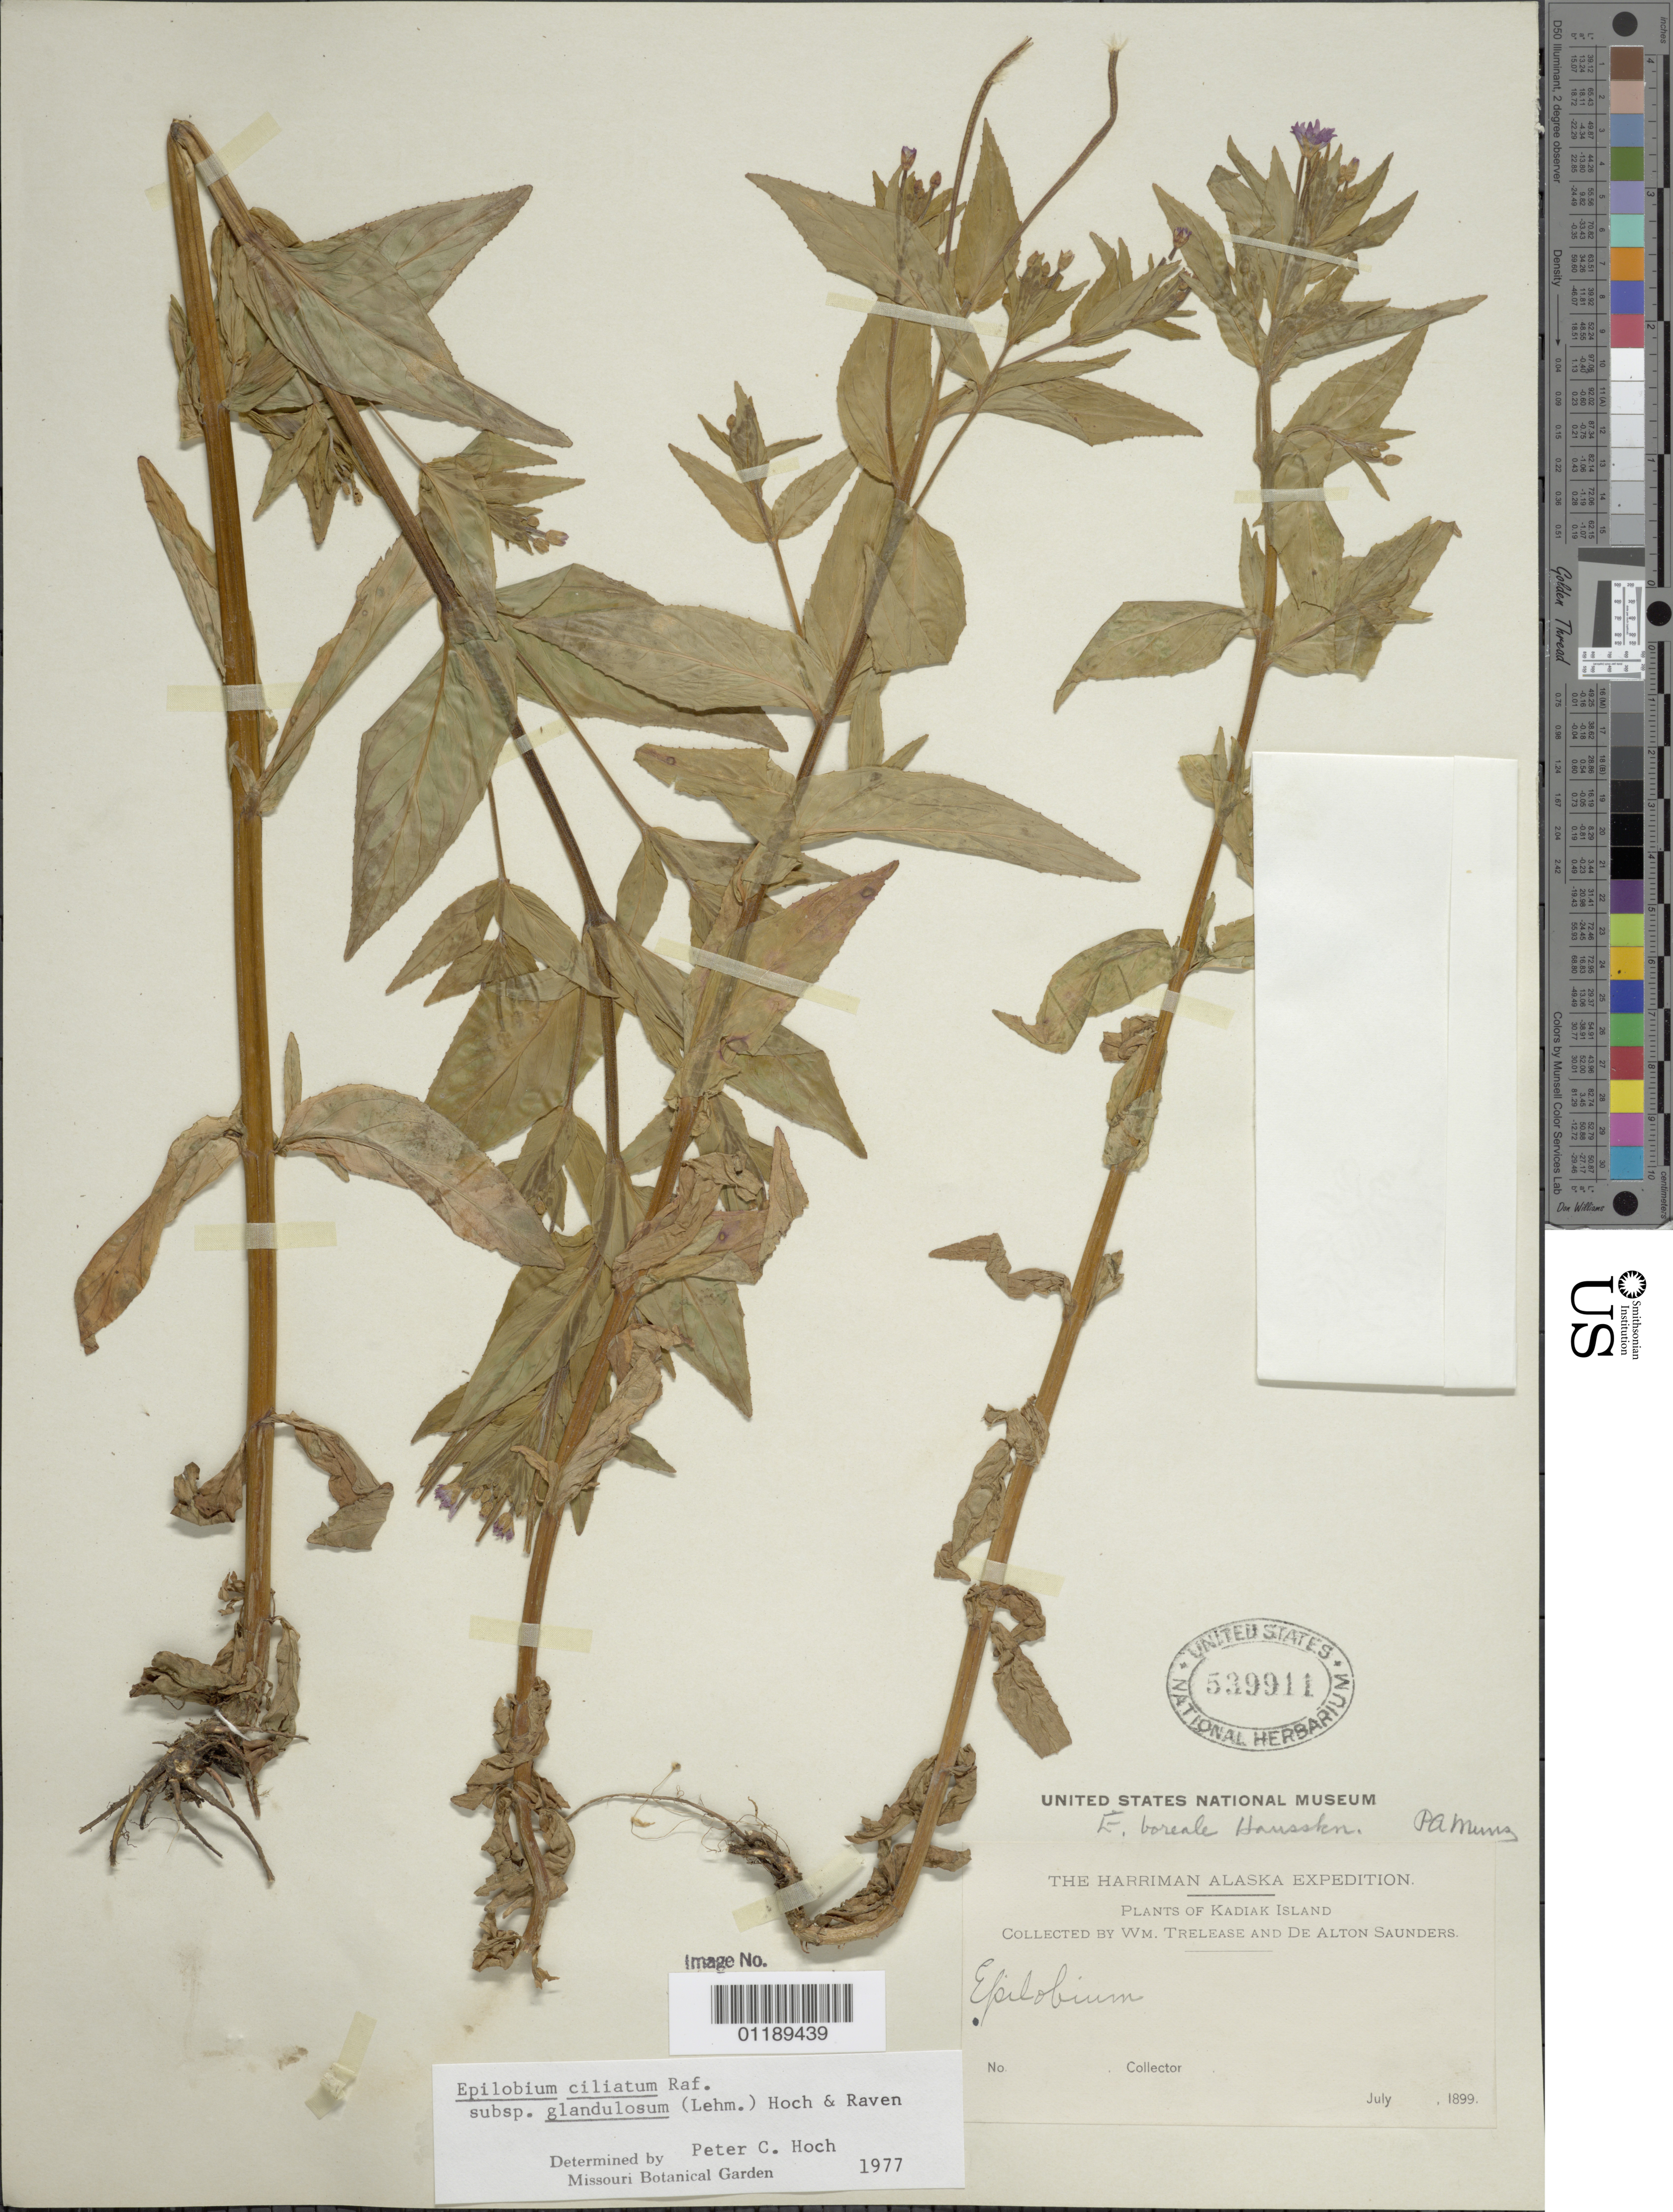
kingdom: Plantae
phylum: Tracheophyta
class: Magnoliopsida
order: Myrtales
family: Onagraceae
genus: Epilobium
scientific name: Epilobium ciliatum subsp. glandulosum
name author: (Lehm.) Hoch & P.H. Raven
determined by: Hoch, P. C.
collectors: W. Trelease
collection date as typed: Jul 1899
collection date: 1899-07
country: United States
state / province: Alaska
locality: Kodiak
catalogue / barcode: US 539911